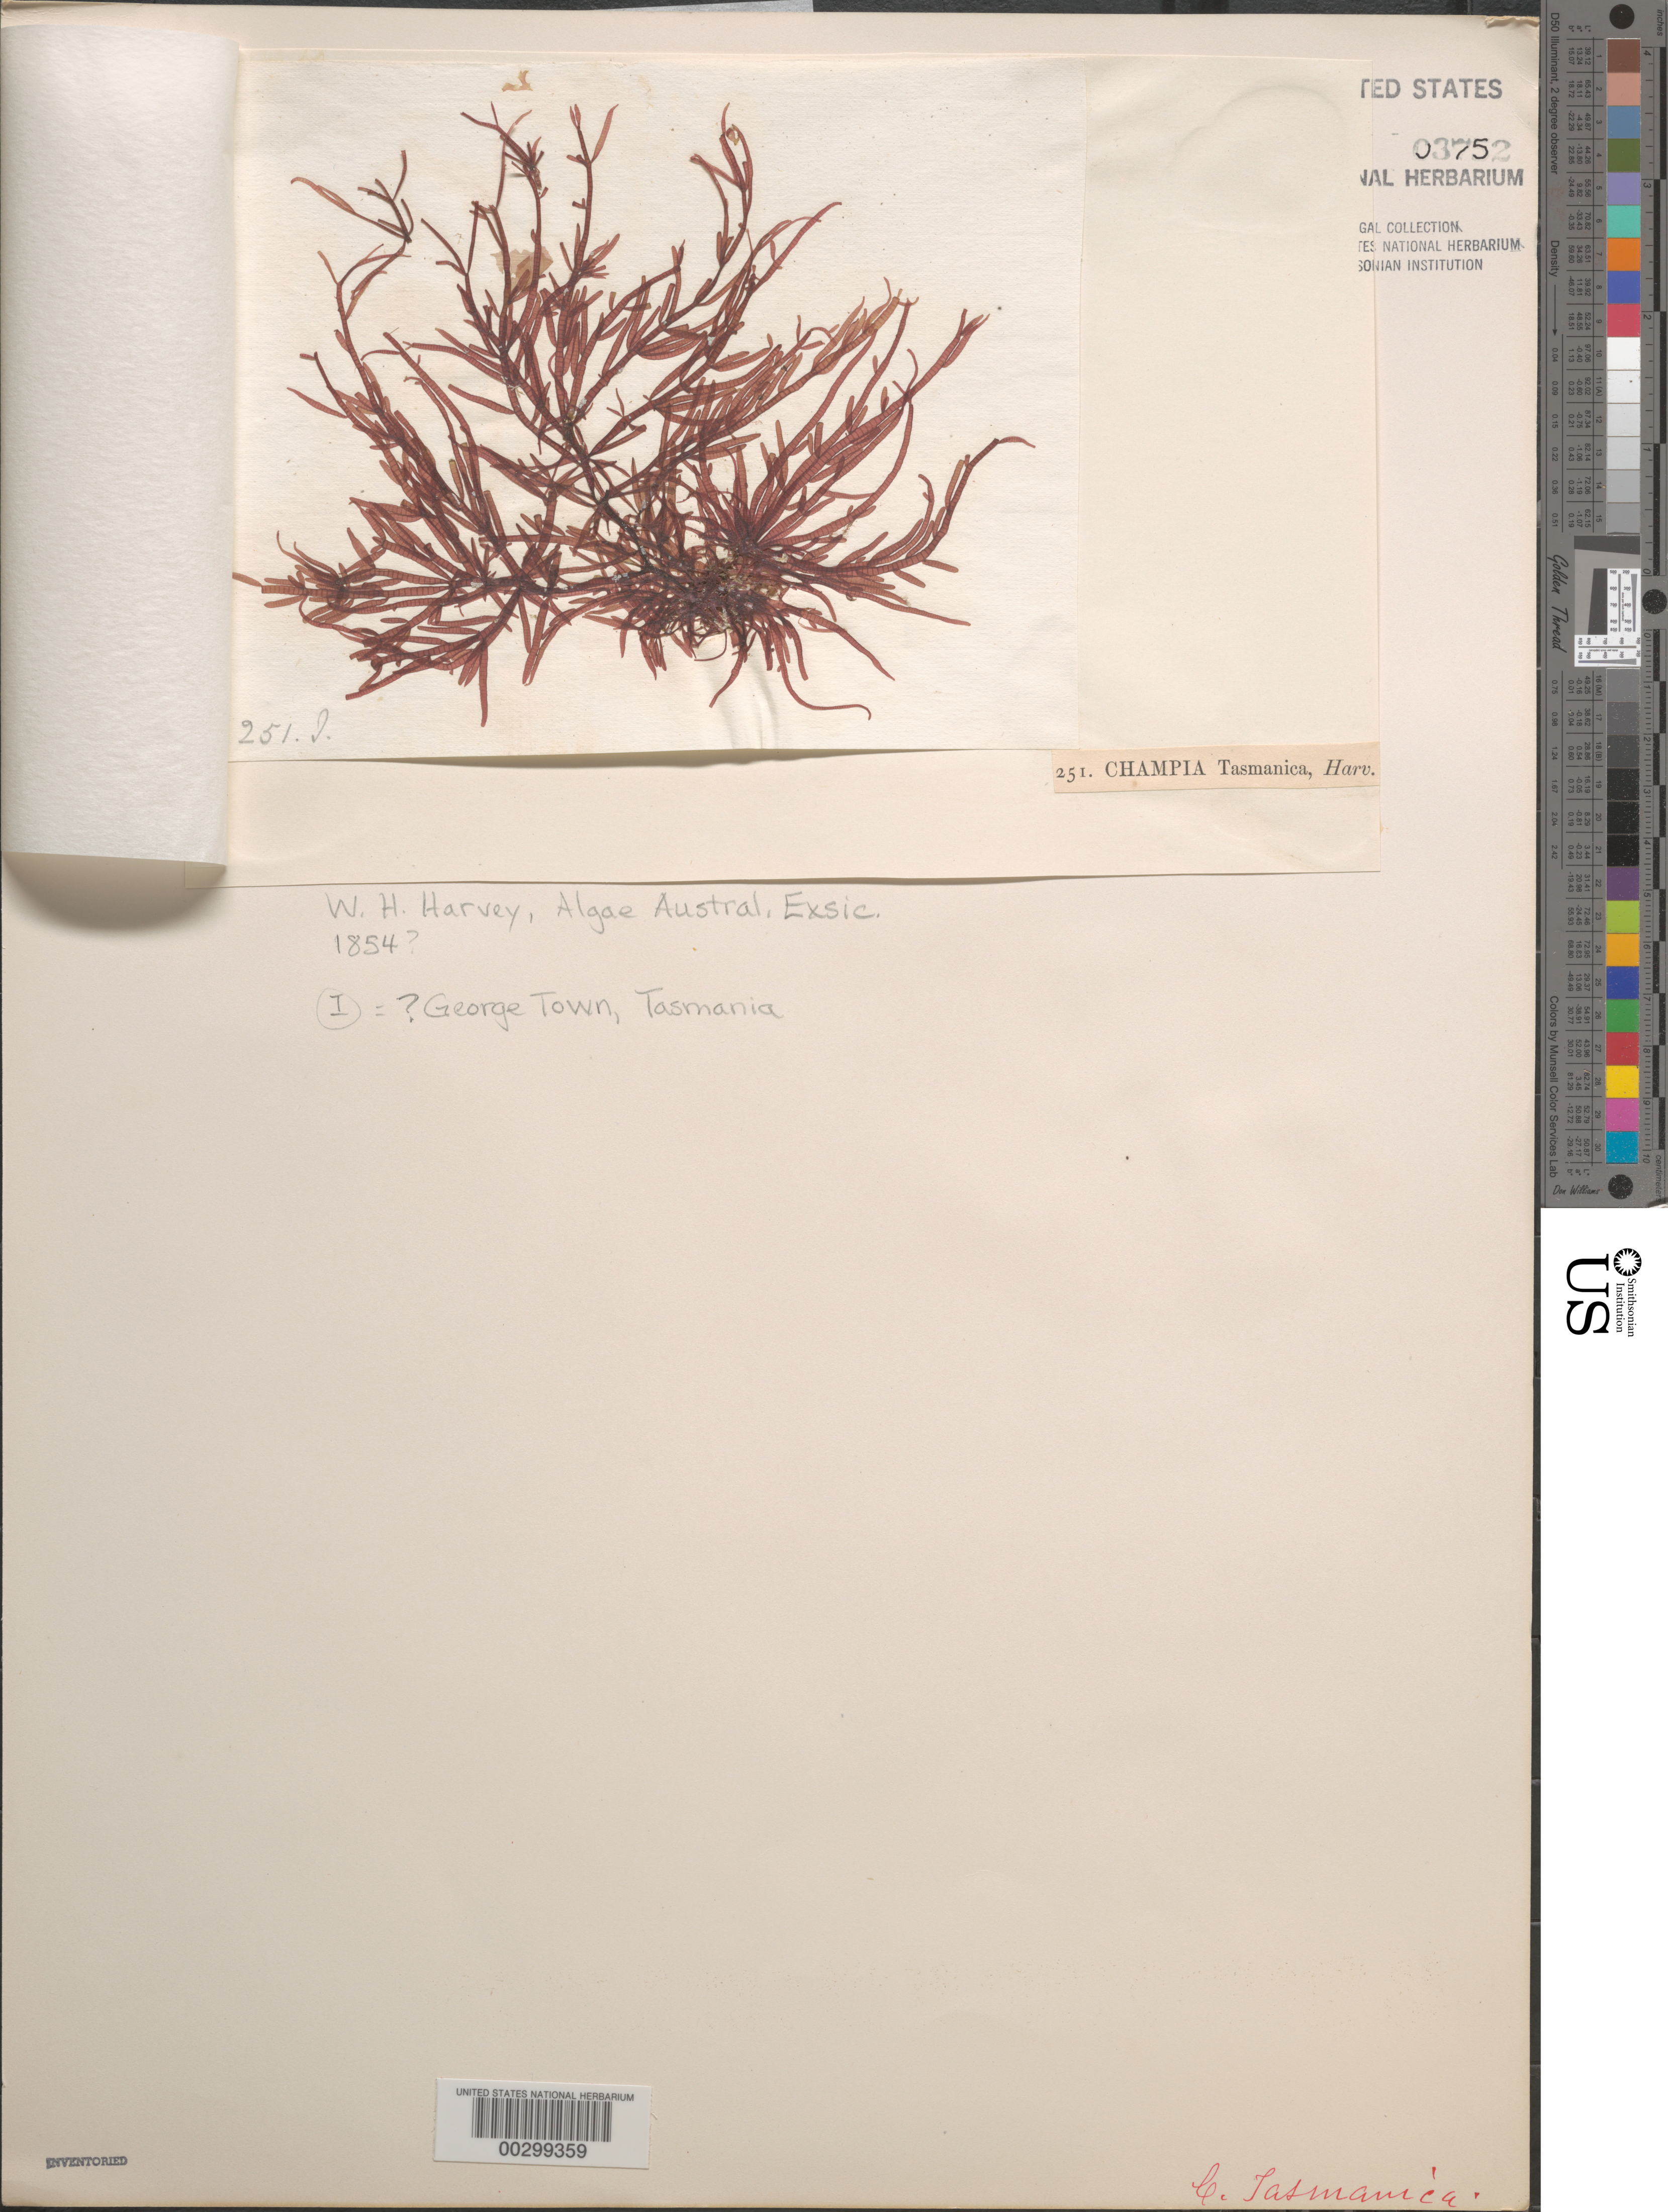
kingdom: Plantae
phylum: Rhodophyta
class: Florideophyceae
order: Rhodymeniales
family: Champiaceae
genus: Champia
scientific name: Champia viridis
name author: C. Agardh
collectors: W. Harvey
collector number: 251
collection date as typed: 1854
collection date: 1854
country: Australia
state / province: Tasmania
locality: George Town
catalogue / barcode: US 3752